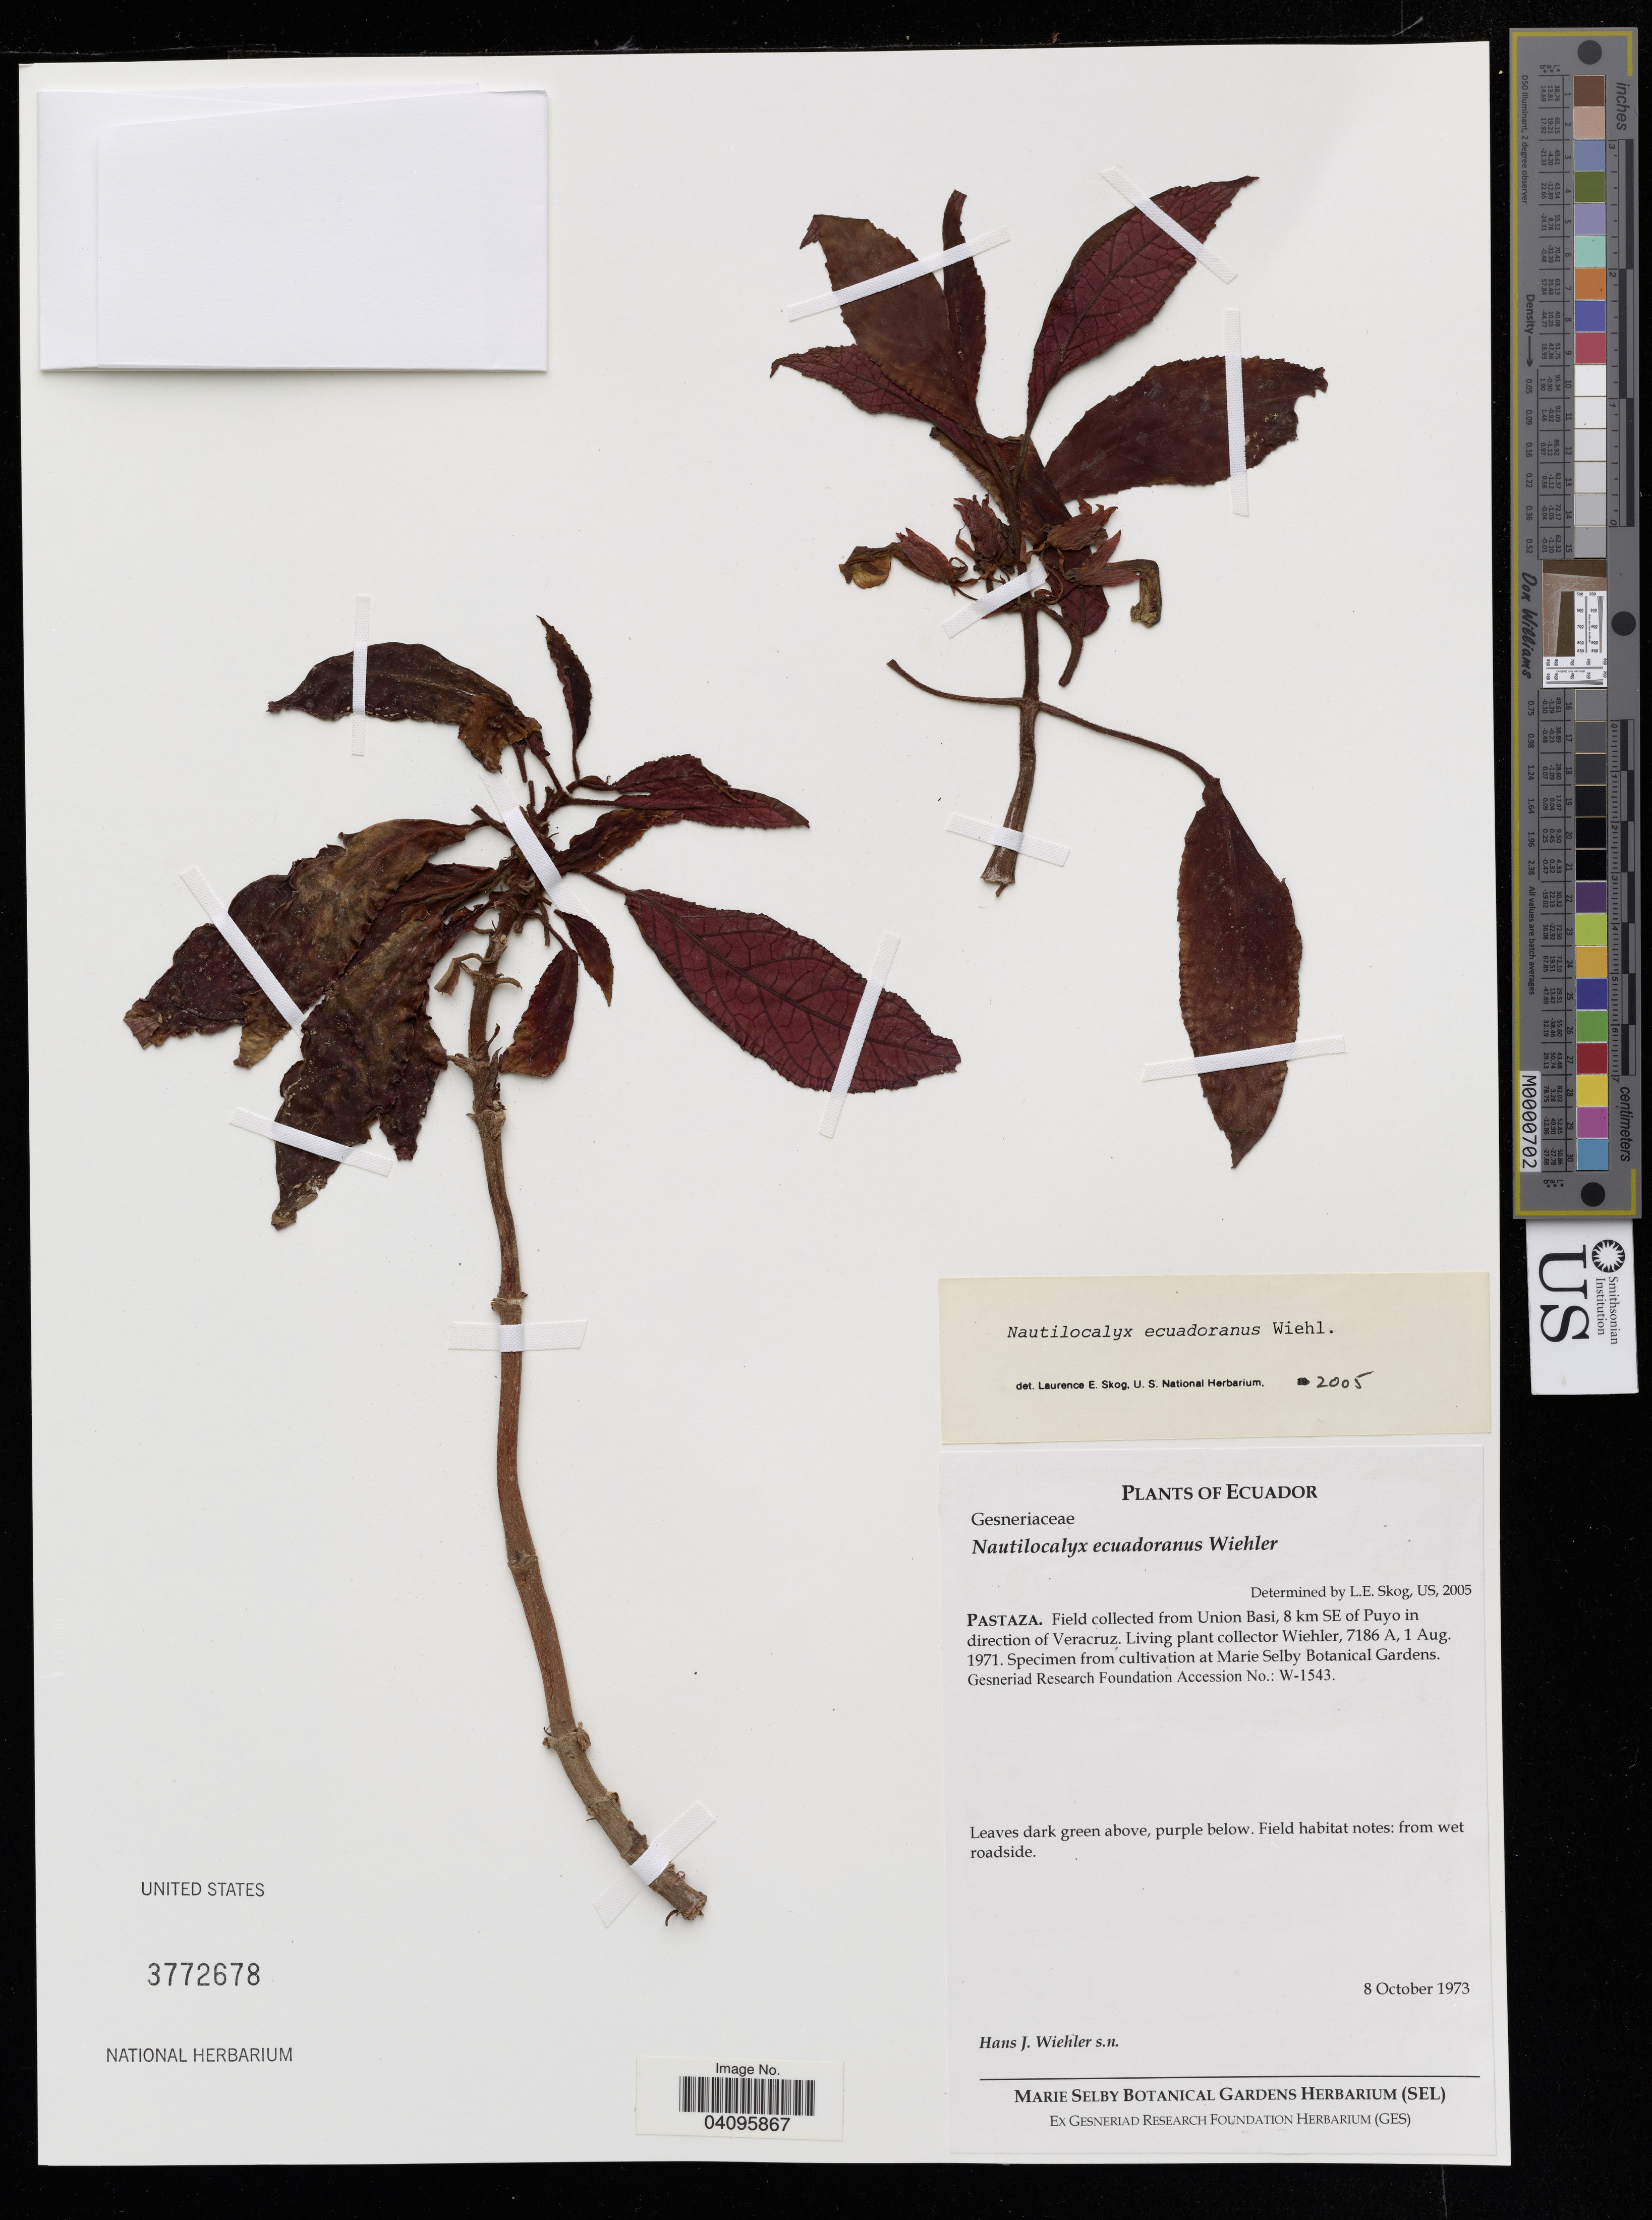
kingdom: Plantae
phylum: Tracheophyta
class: Magnoliopsida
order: Lamiales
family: Gesneriaceae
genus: Nautilocalyx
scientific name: Nautilocalyx ecuadoranus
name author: Wiehler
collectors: Wiehler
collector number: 7186 A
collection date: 1971-08-01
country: Ecuador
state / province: Pastaza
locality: Field collected from Union Basi, 8 km SE of Puyo in direction of Veracruz. Specimen from cultivation at Marie Selby Botanical Gardens.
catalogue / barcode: US 3772678